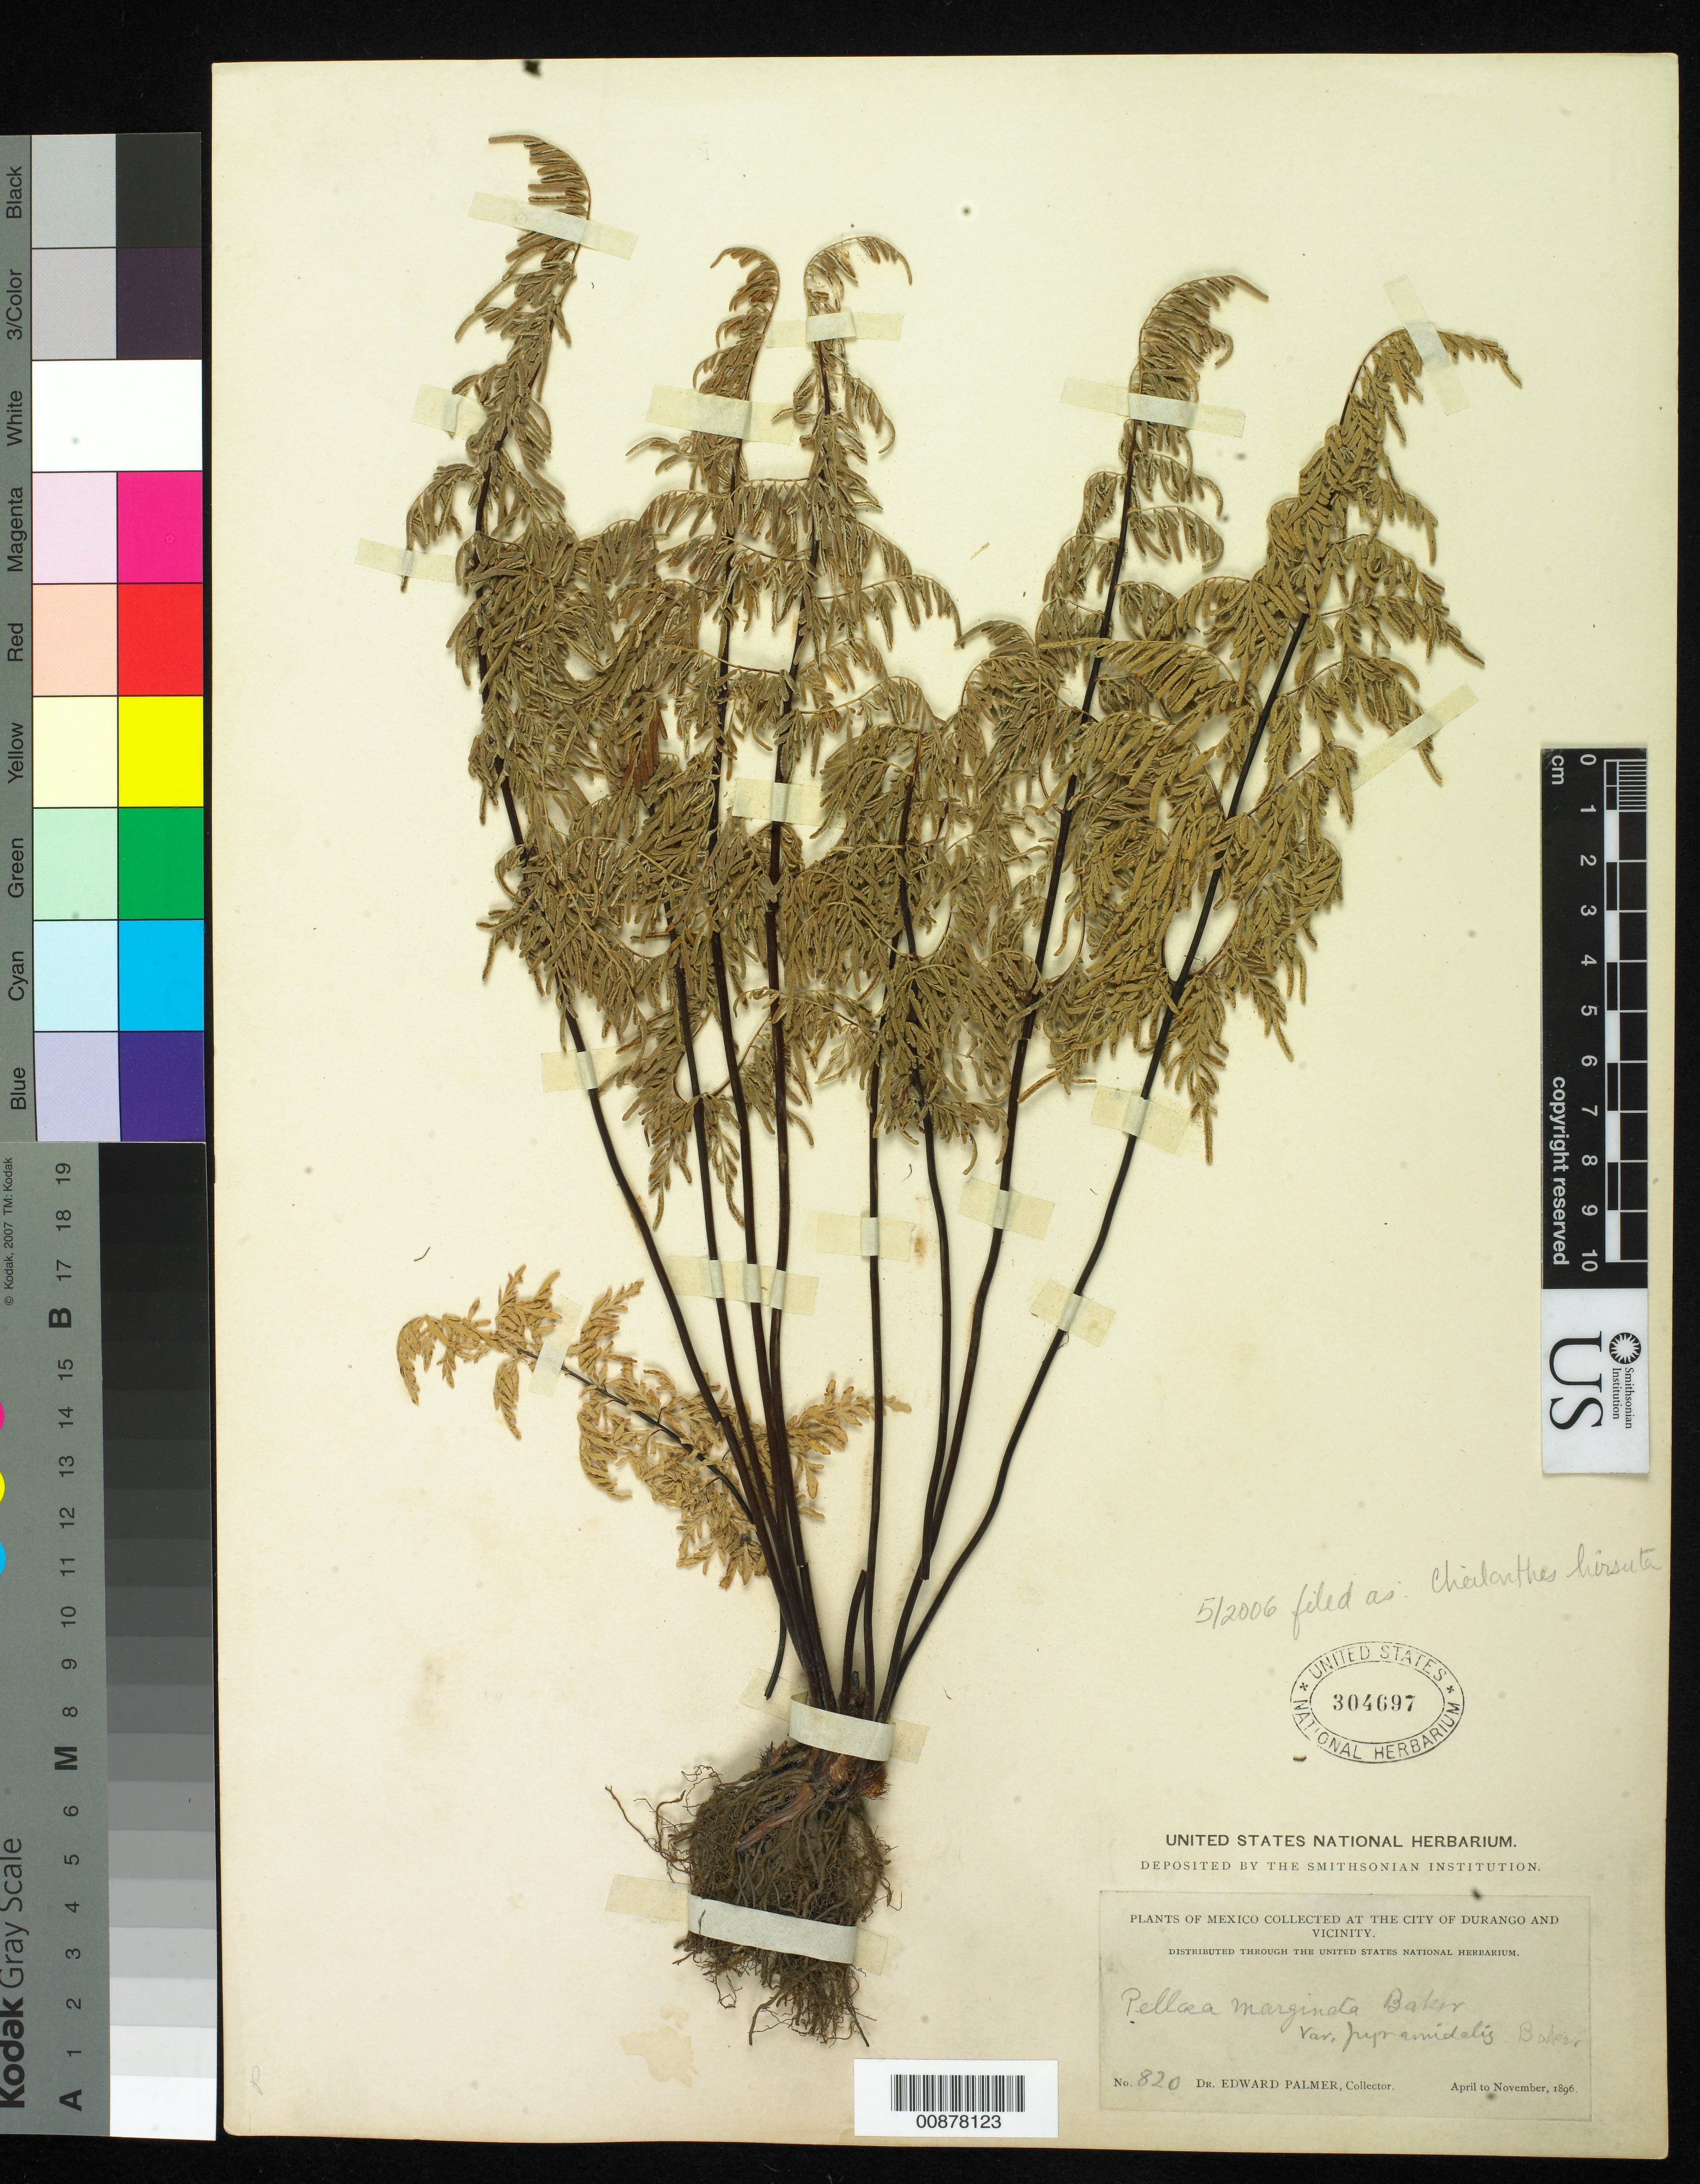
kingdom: Plantae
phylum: Tracheophyta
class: Polypodiopsida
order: Polypodiales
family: Pteridaceae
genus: Gaga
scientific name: Gaga hirsuta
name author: (Link) Fay W. Li & Windham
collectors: E. Palmer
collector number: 820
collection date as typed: Apr 1896 to -- Nov 1896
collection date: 1896-04/1896-11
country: Mexico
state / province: Durango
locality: City of Durango and vicinity.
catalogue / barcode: US 304697